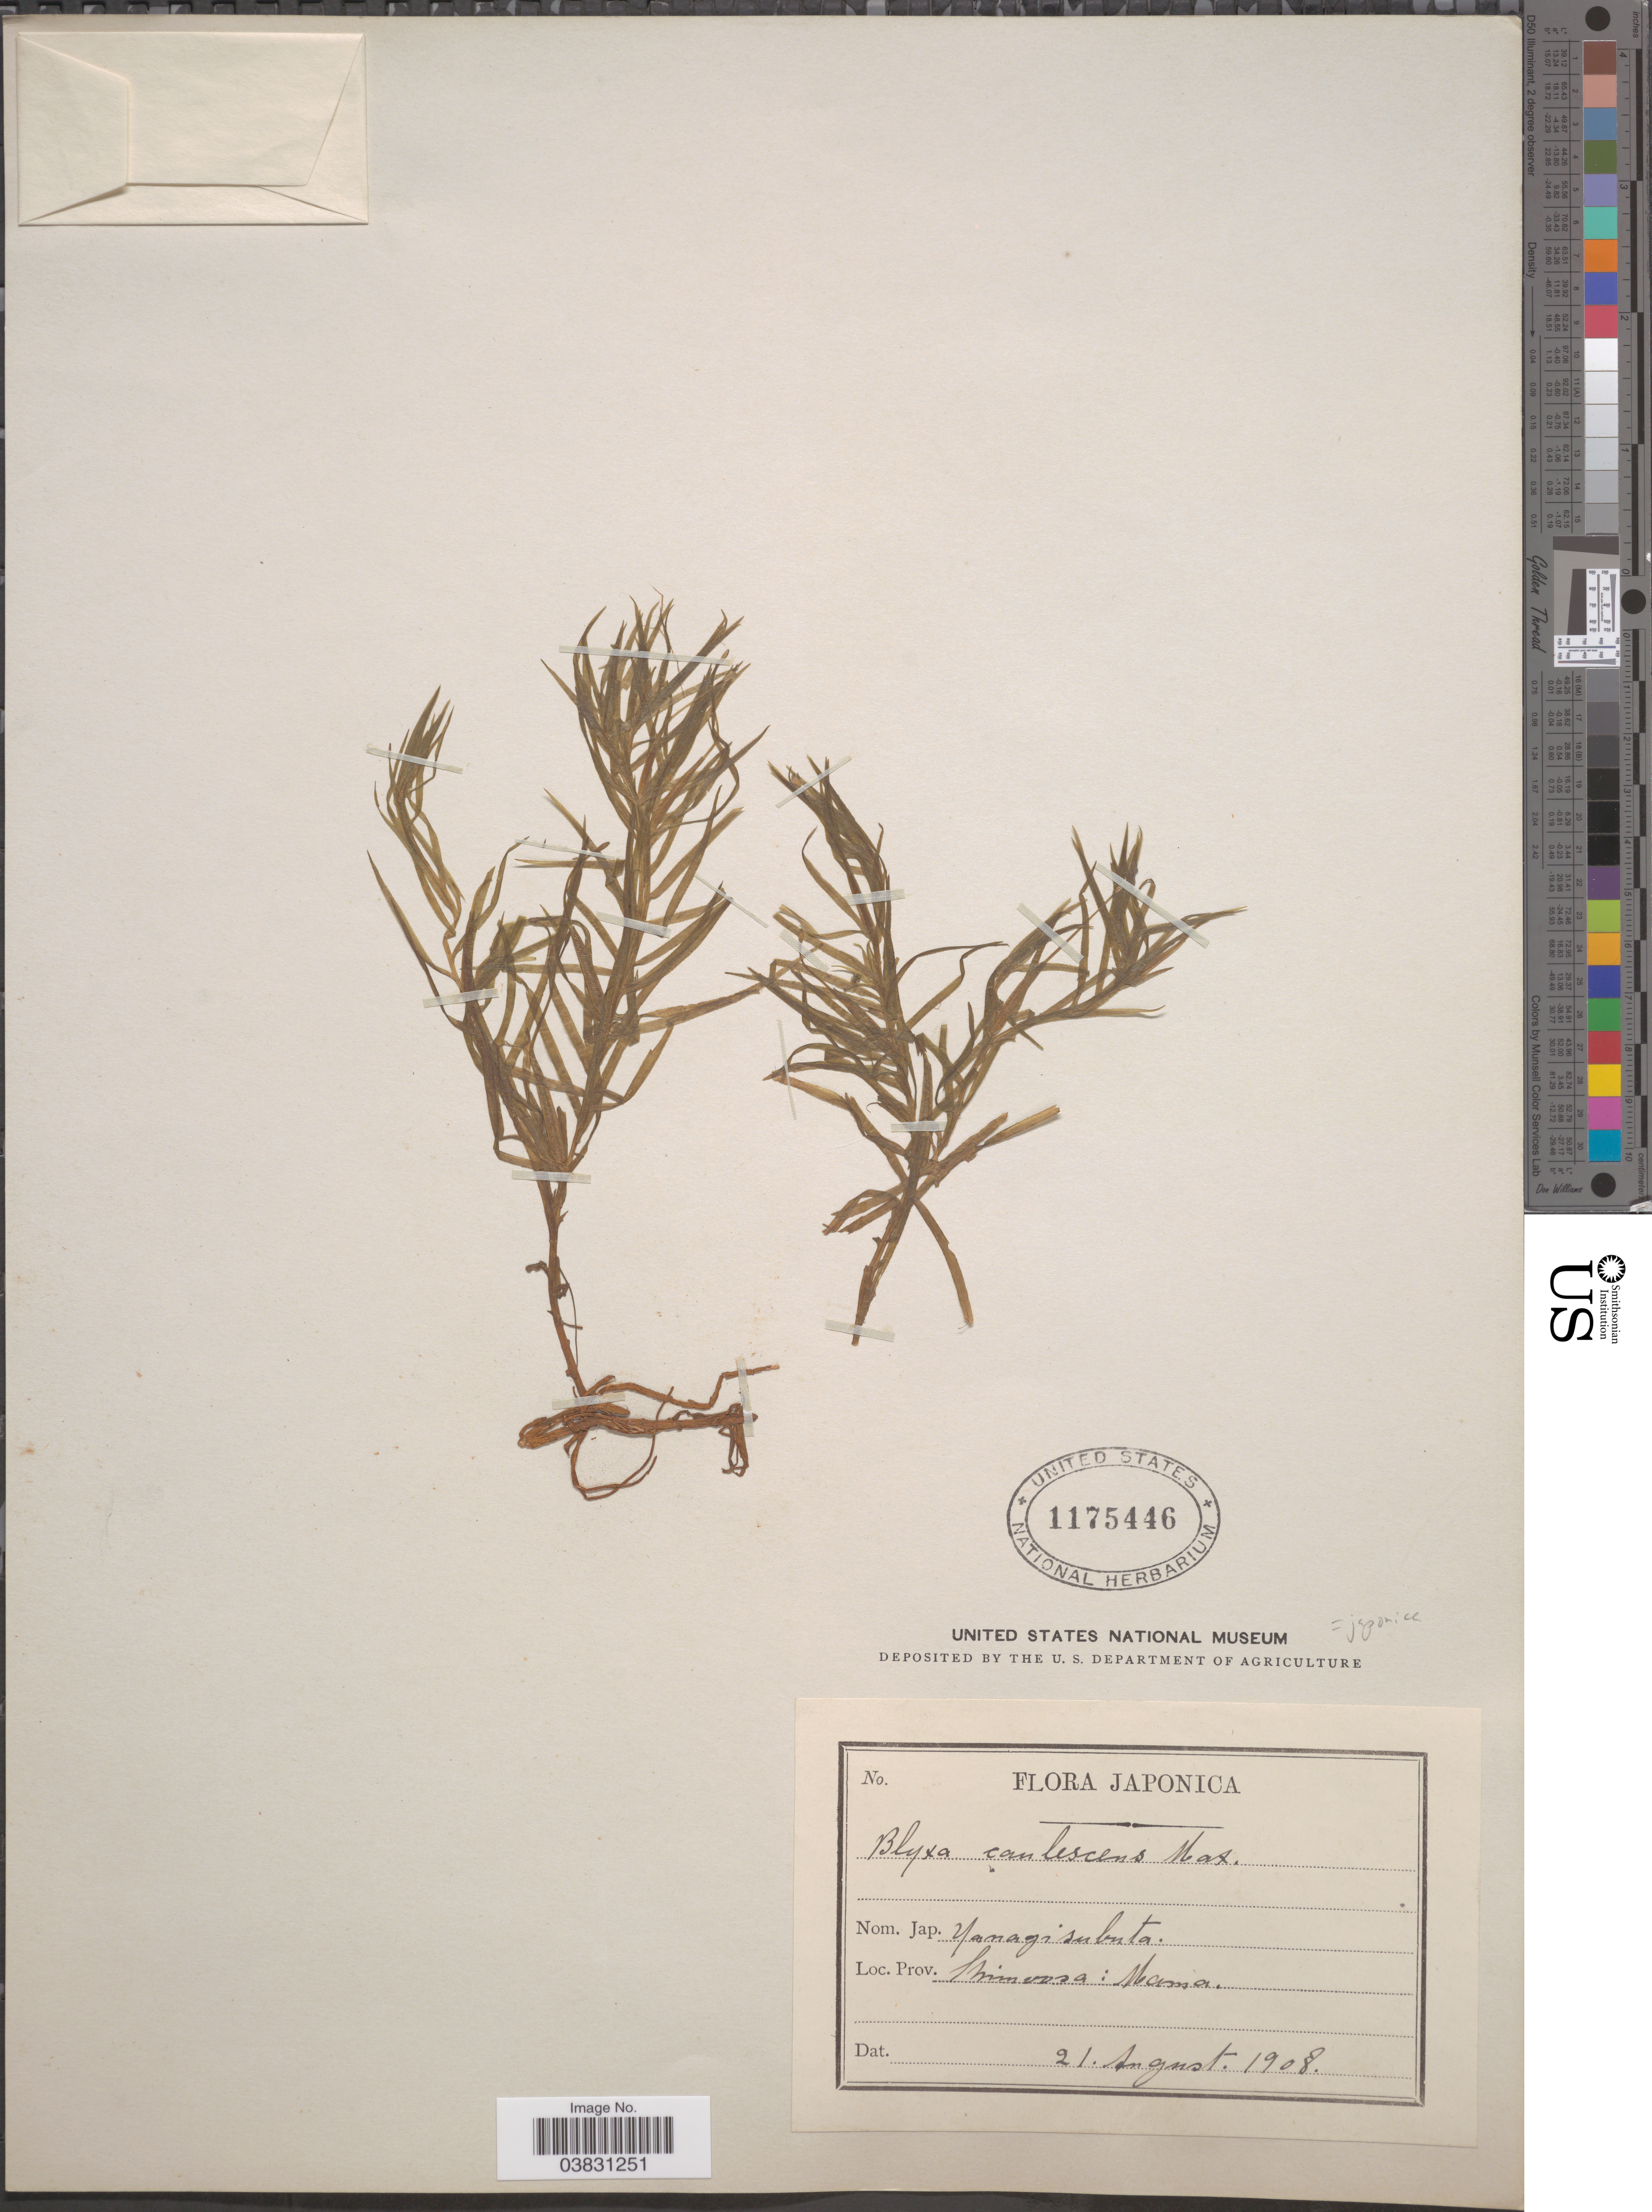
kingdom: Plantae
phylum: Tracheophyta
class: Liliopsida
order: Alismatales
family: Hydrocharitaceae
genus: Blyxa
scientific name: Blyxa japonica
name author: Maxim. et al.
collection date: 1908-08-21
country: Japan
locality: Prov. Mimoosa: Mama.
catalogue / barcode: US 1175446